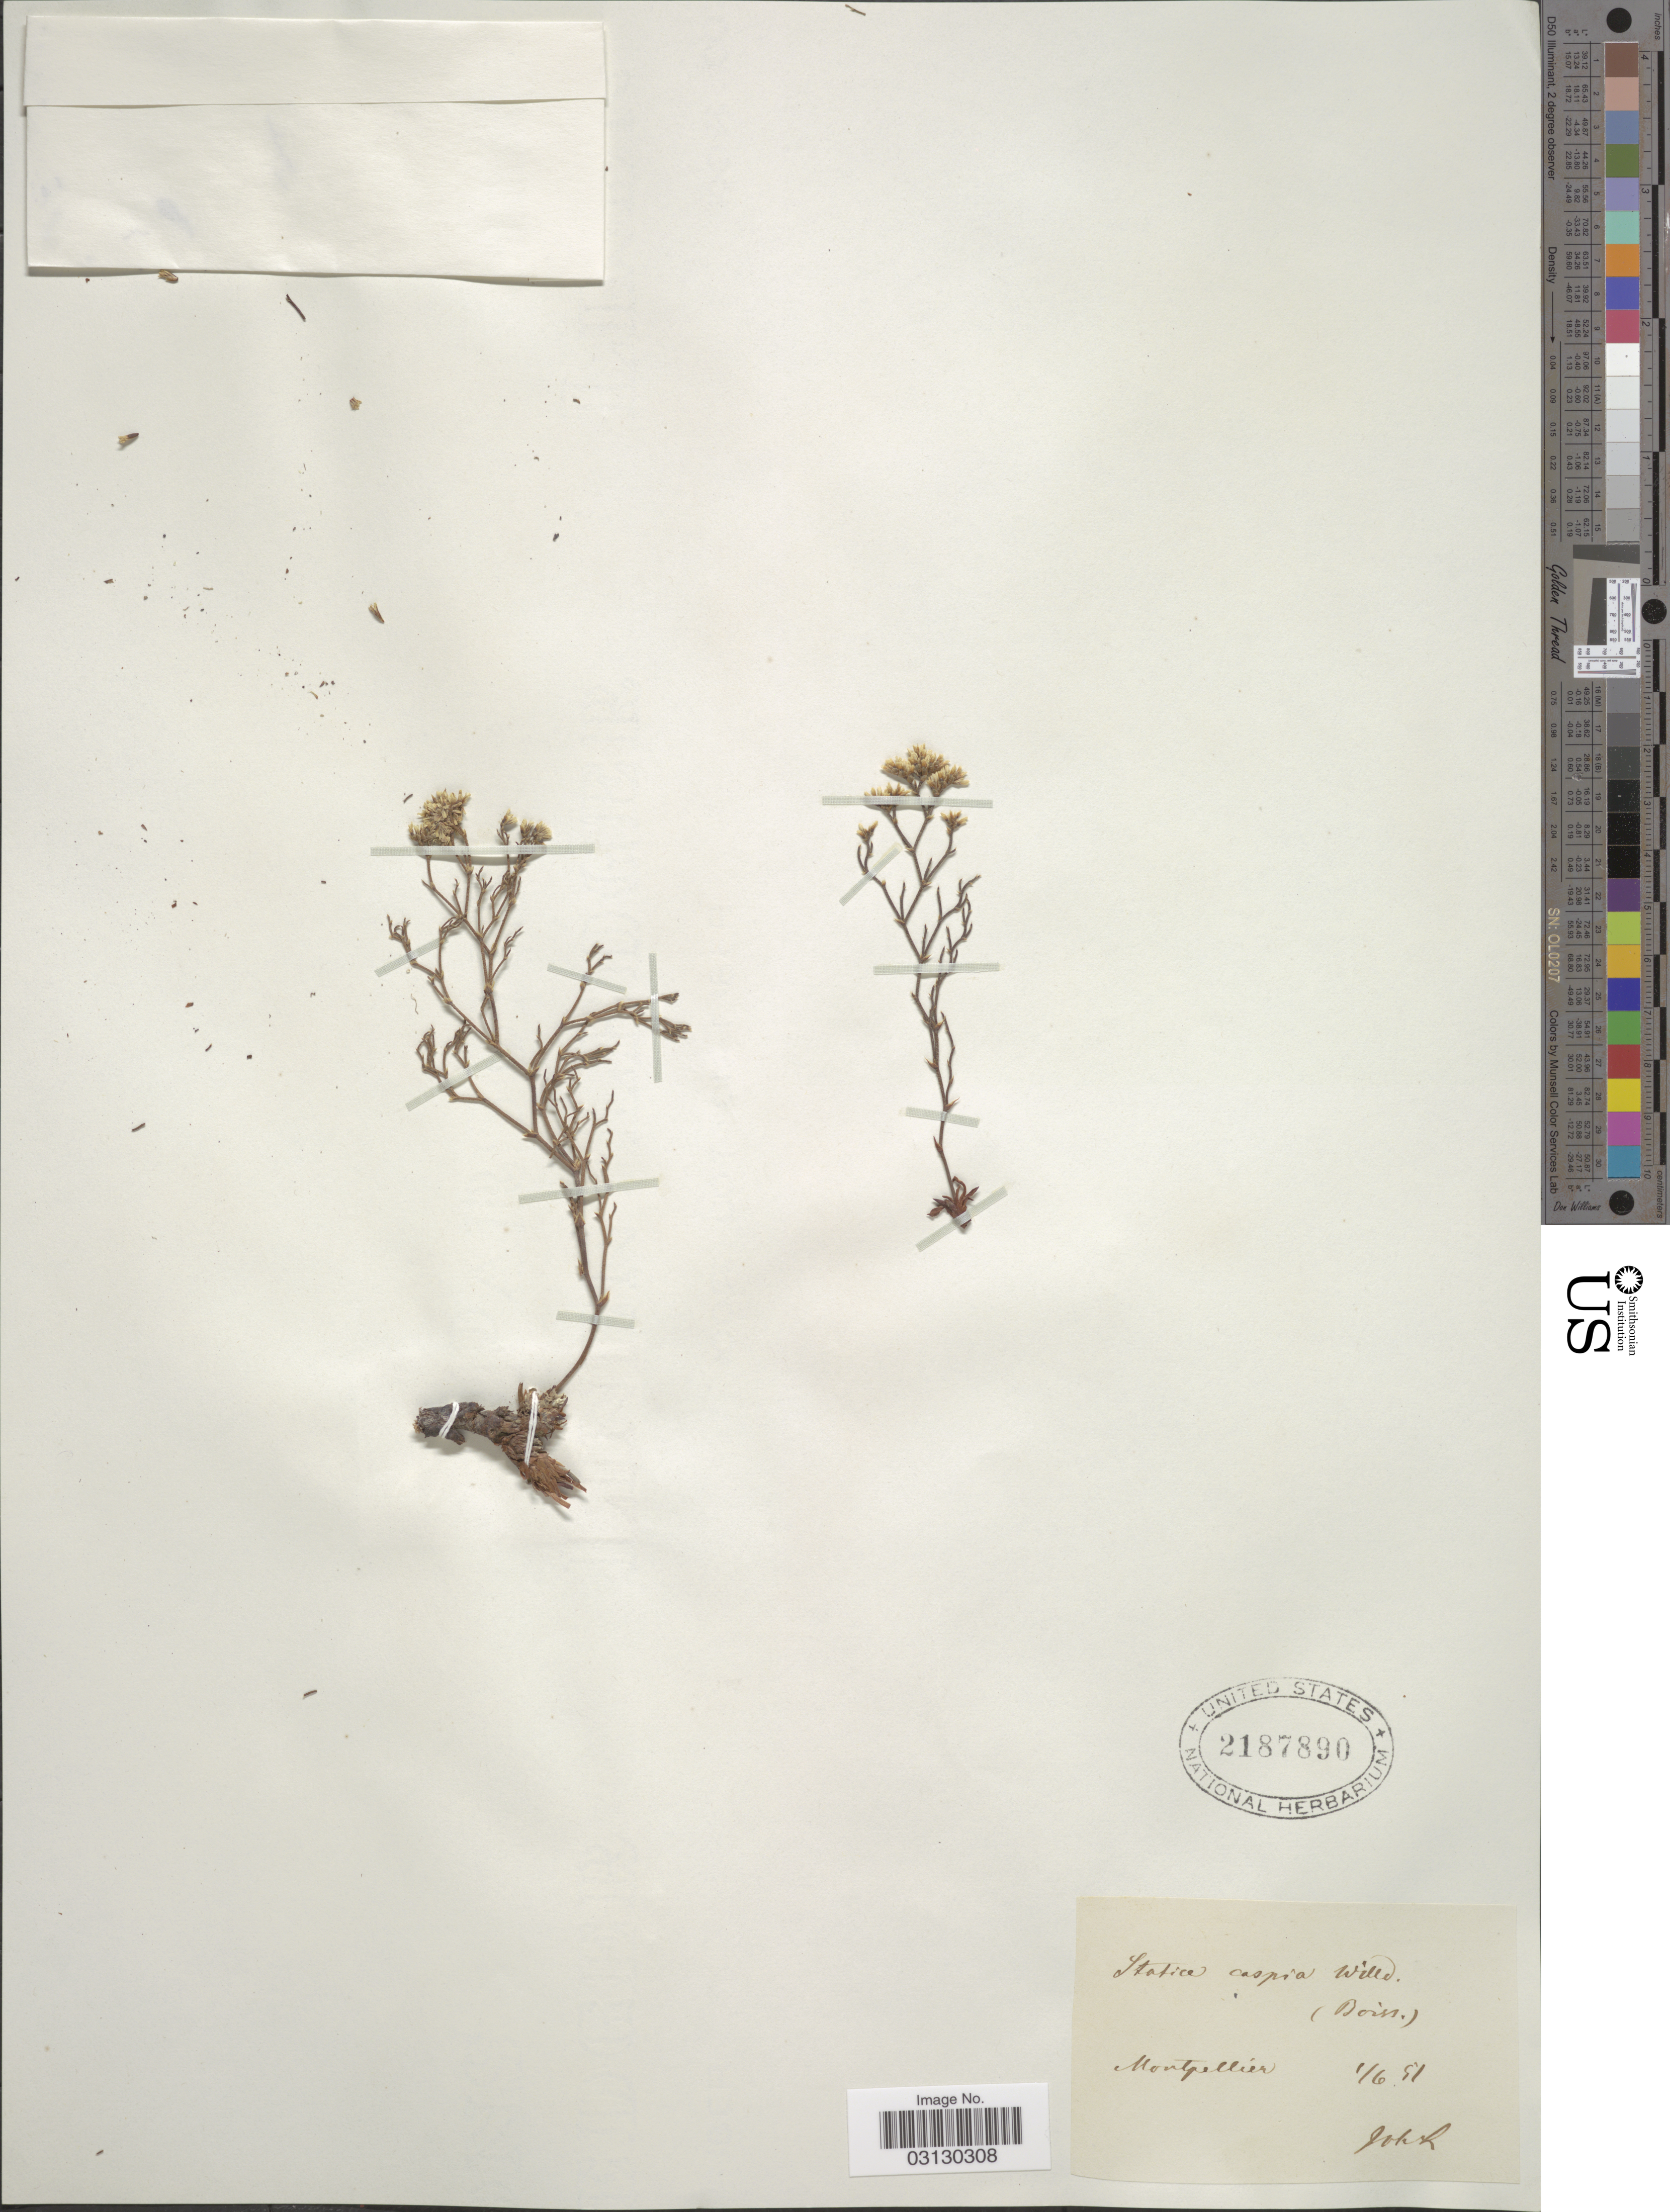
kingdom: Plantae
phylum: Tracheophyta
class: Magnoliopsida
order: Caryophyllales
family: Plumbaginaceae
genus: Limonium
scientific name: Limonium caspium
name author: (Willd.) P. Fourn.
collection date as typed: Transcribed d/m/y: 1/6/51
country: France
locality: Montpellier.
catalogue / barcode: US 2187890